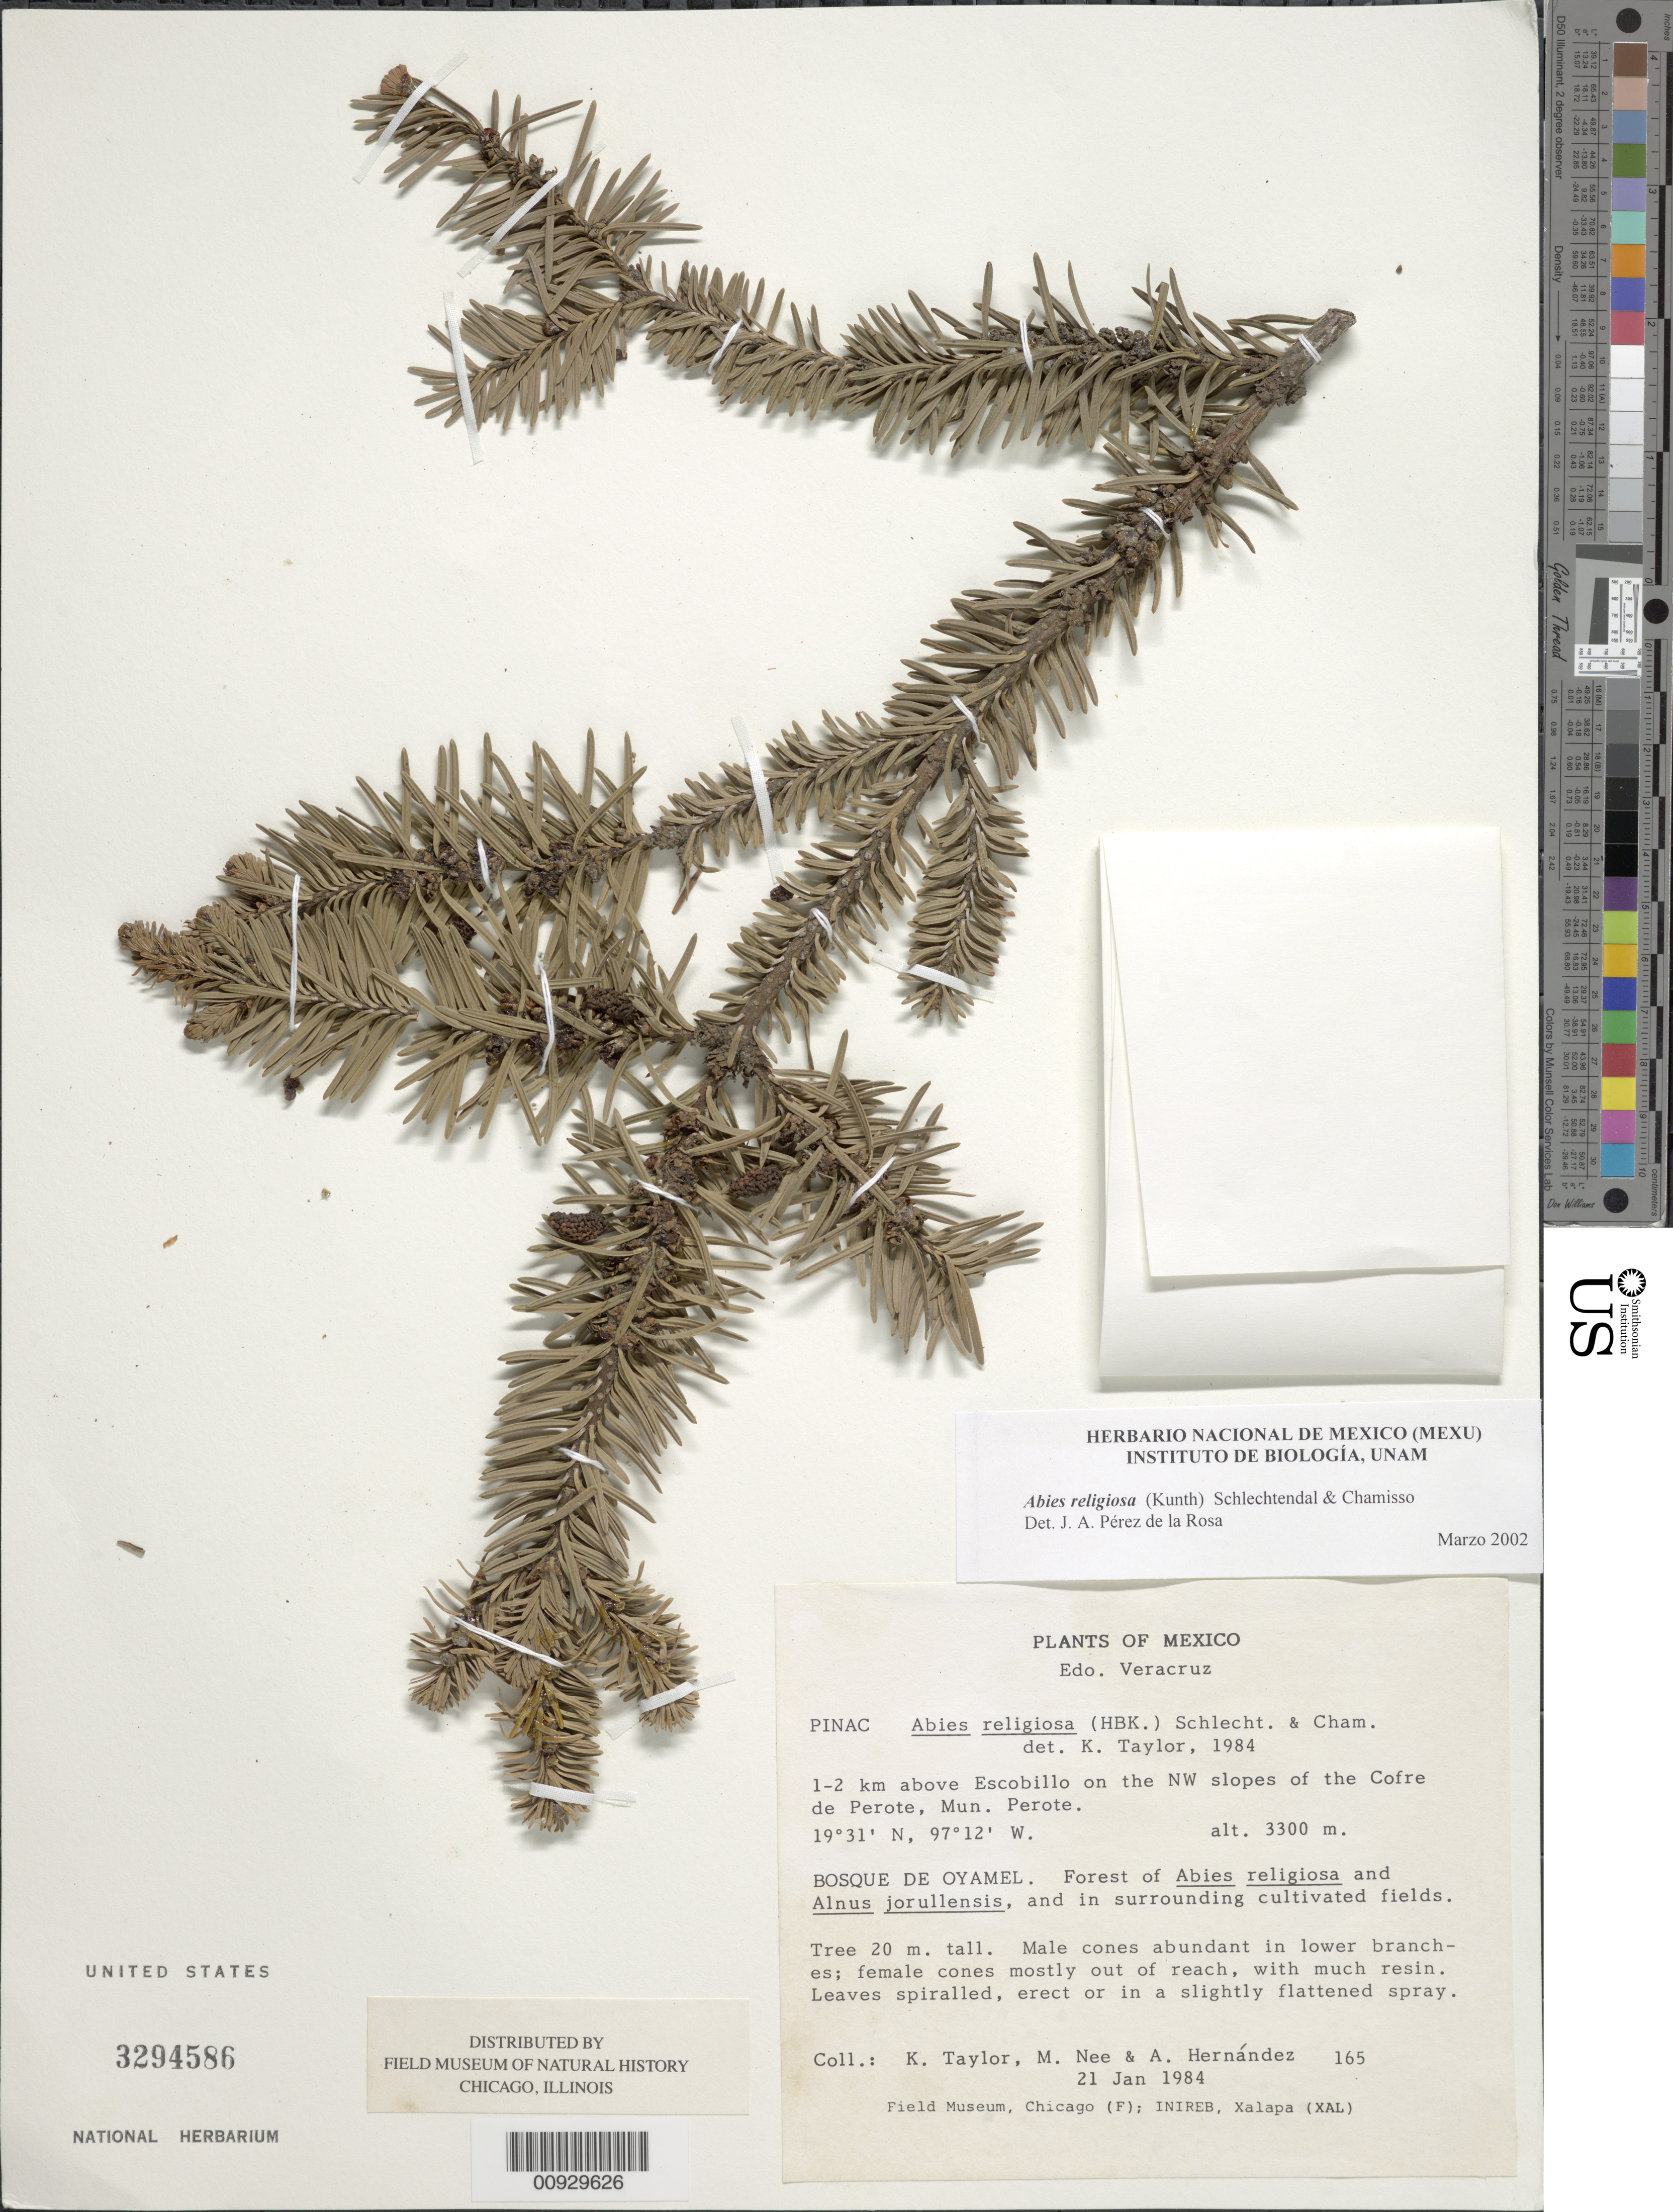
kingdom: Plantae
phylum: Tracheophyta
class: Pinopsida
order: Pinales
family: Pinaceae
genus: Abies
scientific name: Abies religiosa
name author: (Kunth) Schltdl. & Cham.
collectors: K. Taylor, M. Nee & A. Hernandez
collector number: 165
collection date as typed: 21 Jan 1984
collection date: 1984-01-21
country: Mexico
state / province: Veracruz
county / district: Perote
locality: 1-2 km above Escobillo on the NW slopes of the Cofre de Perote.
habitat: Bosque de Oyamel. Forest of Abies religiosa and Alnus jorullensis, and in surroundings cultivated fields.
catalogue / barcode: US 3294586